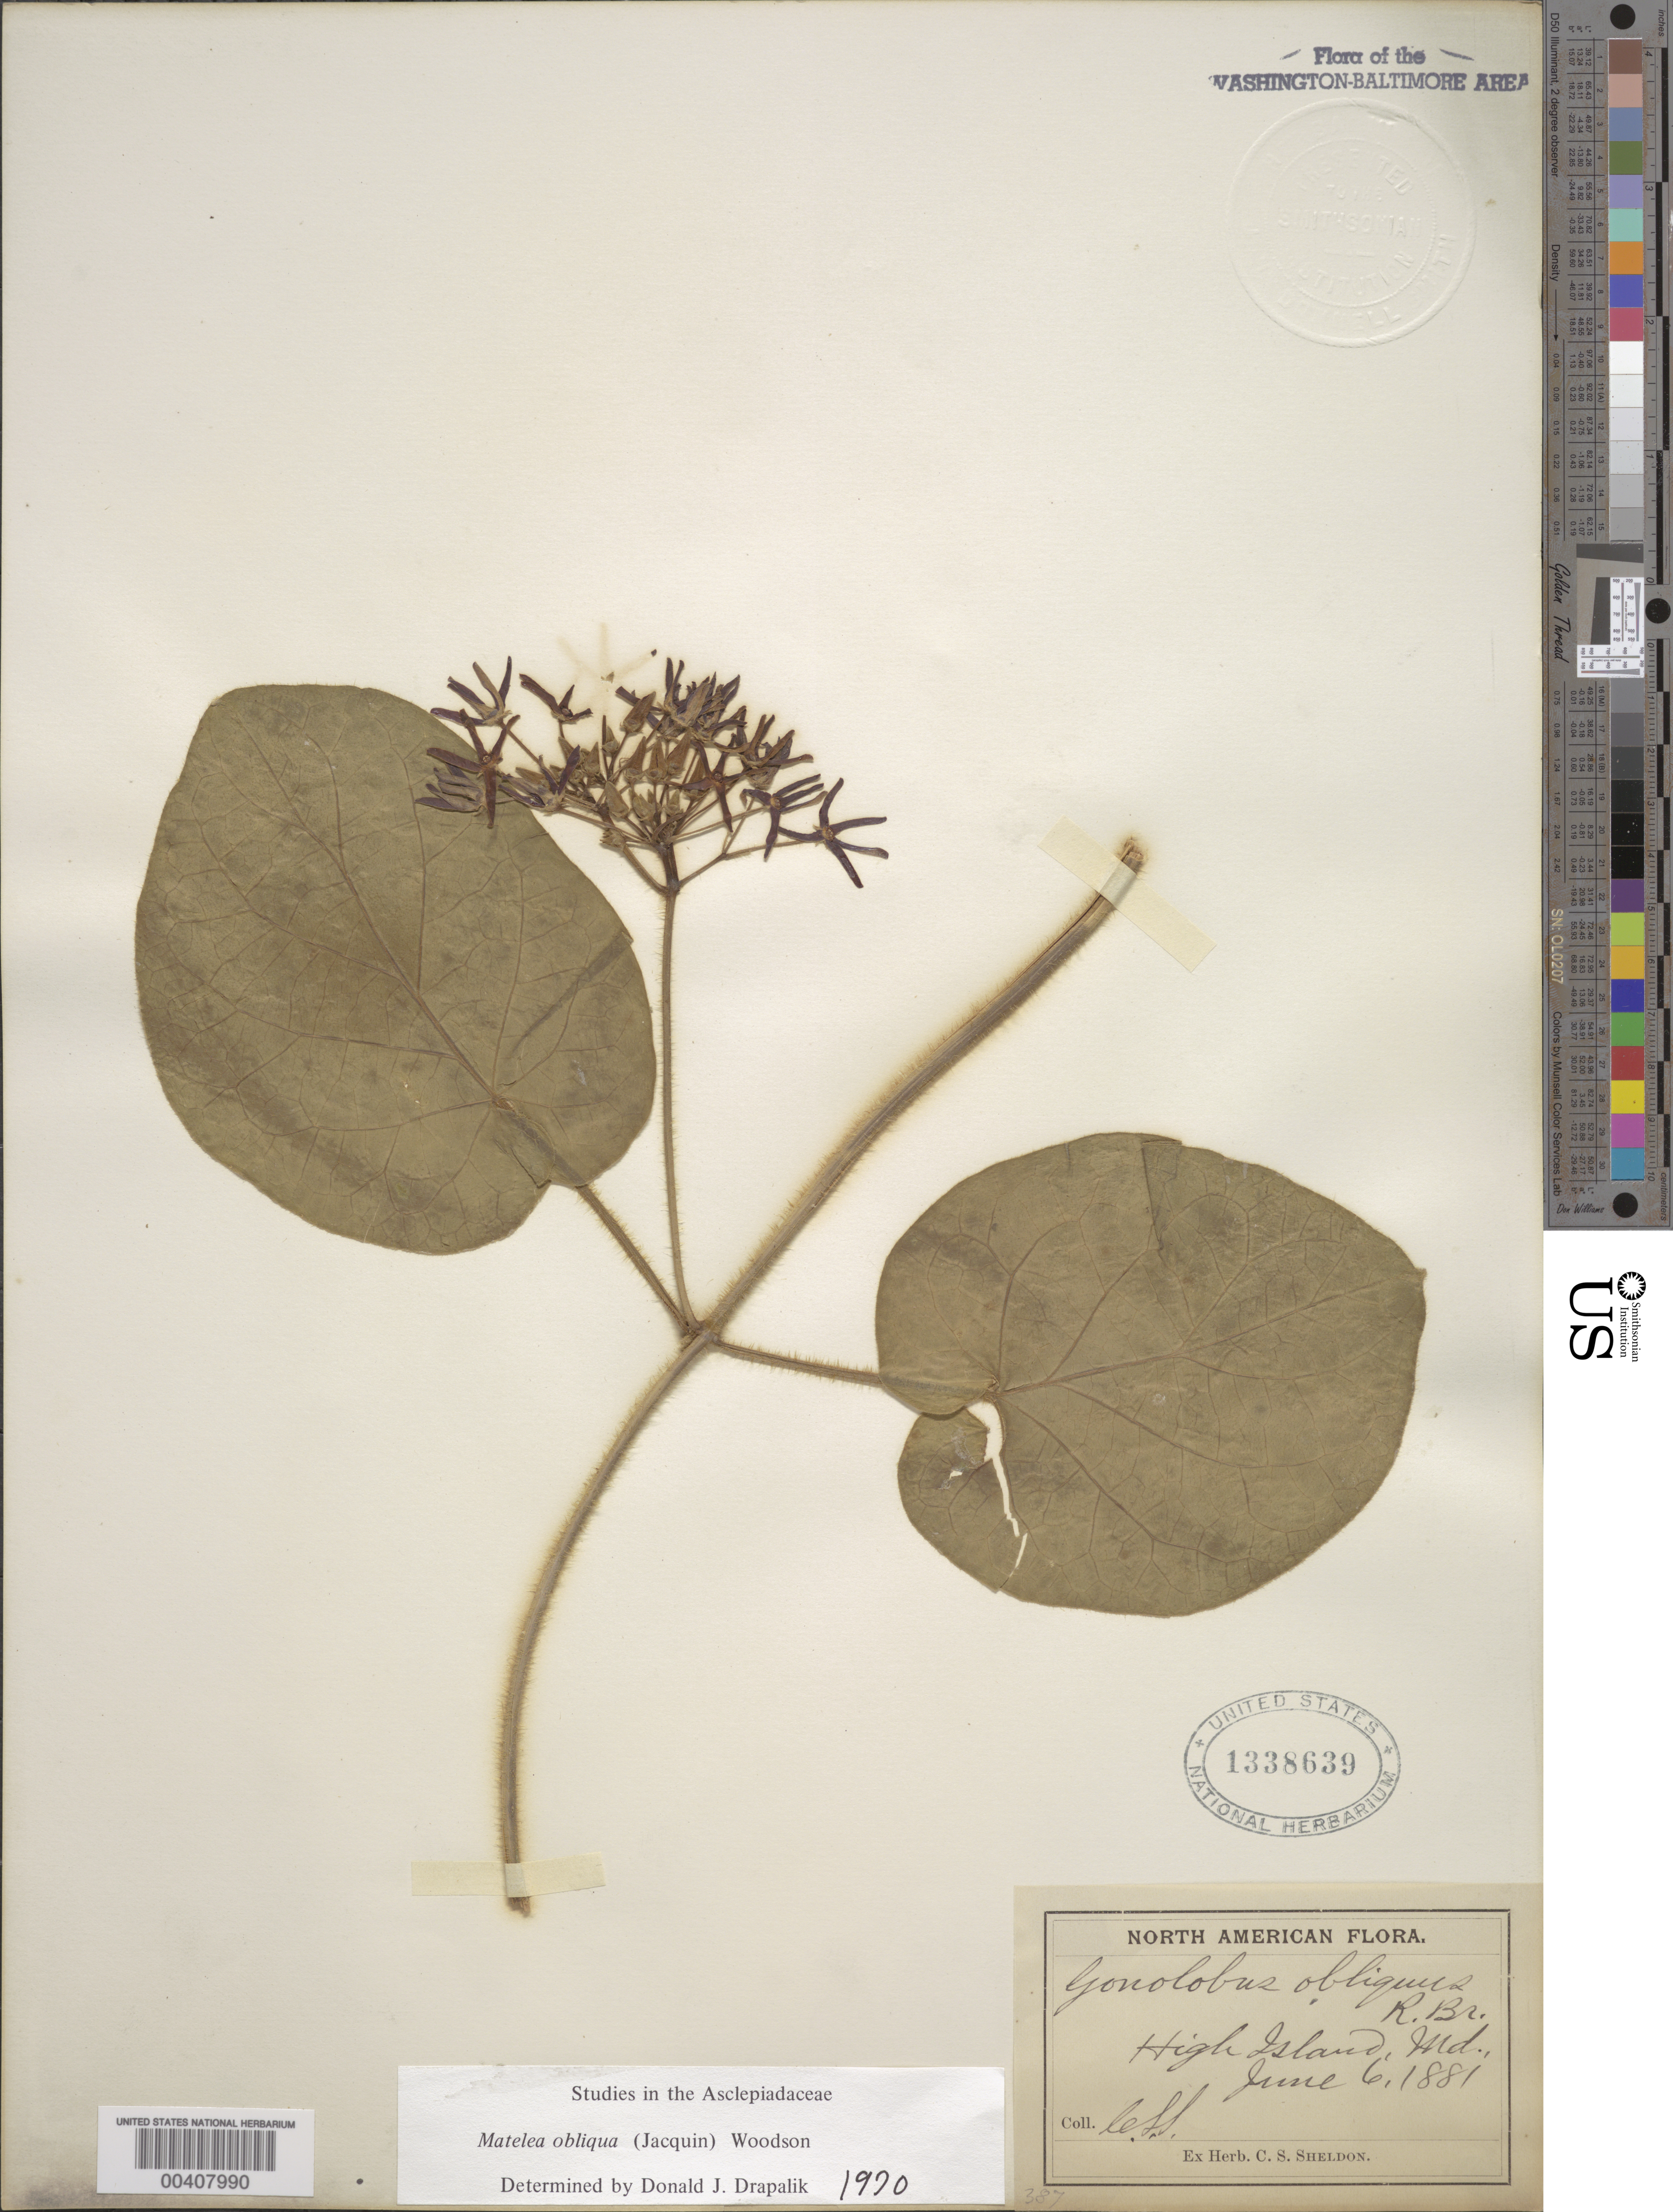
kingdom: Plantae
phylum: Tracheophyta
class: Magnoliopsida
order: Gentianales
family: Apocynaceae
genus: Matelea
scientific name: Matelea obliqua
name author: (Jacq.) Woodson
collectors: C. S. Sheldon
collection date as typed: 06 Jun 1881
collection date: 1881-06-06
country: United States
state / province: Maryland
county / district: Montgomery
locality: High Island C. & O. Canal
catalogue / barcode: US 1338639